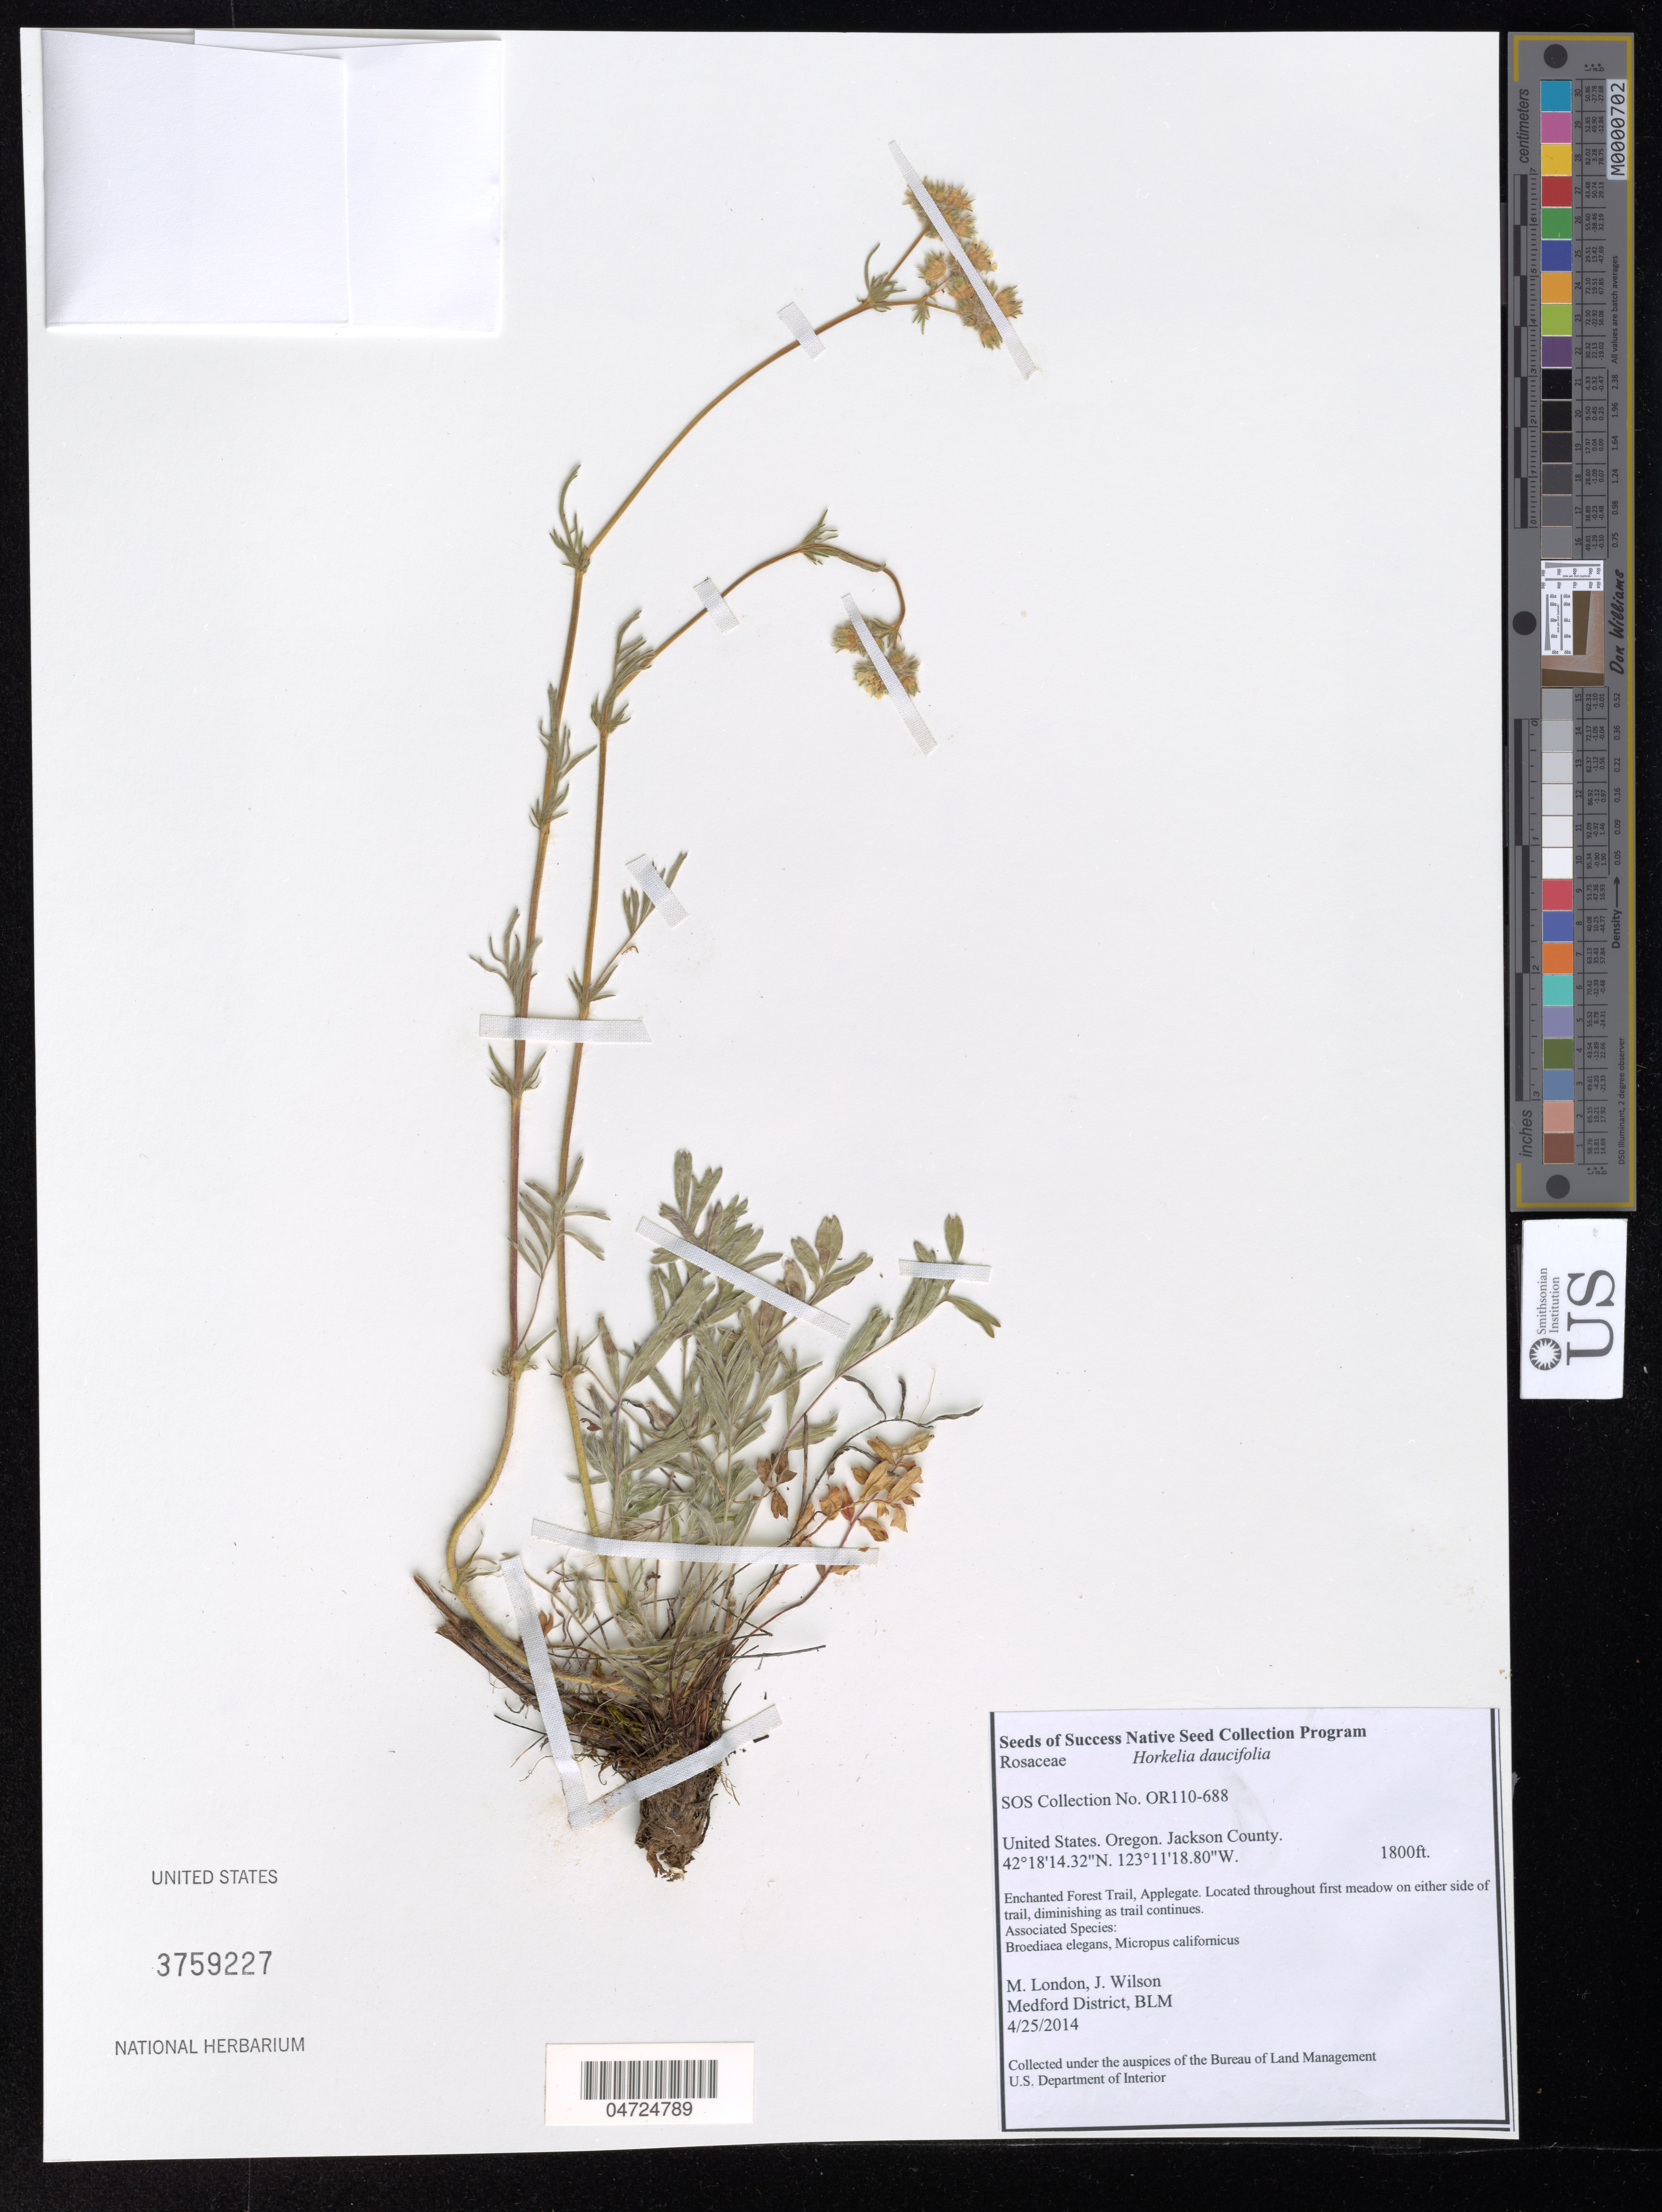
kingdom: Plantae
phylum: Tracheophyta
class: Magnoliopsida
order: Rosales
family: Rosaceae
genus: Horkelia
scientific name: Horkelia daucifolia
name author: (Greene) Rydb.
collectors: M. London & J. Wilson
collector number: OR110-688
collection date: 2014-04-25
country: United States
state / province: Oregon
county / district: Jackson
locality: Jackson County.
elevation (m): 549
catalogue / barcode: US 3759227